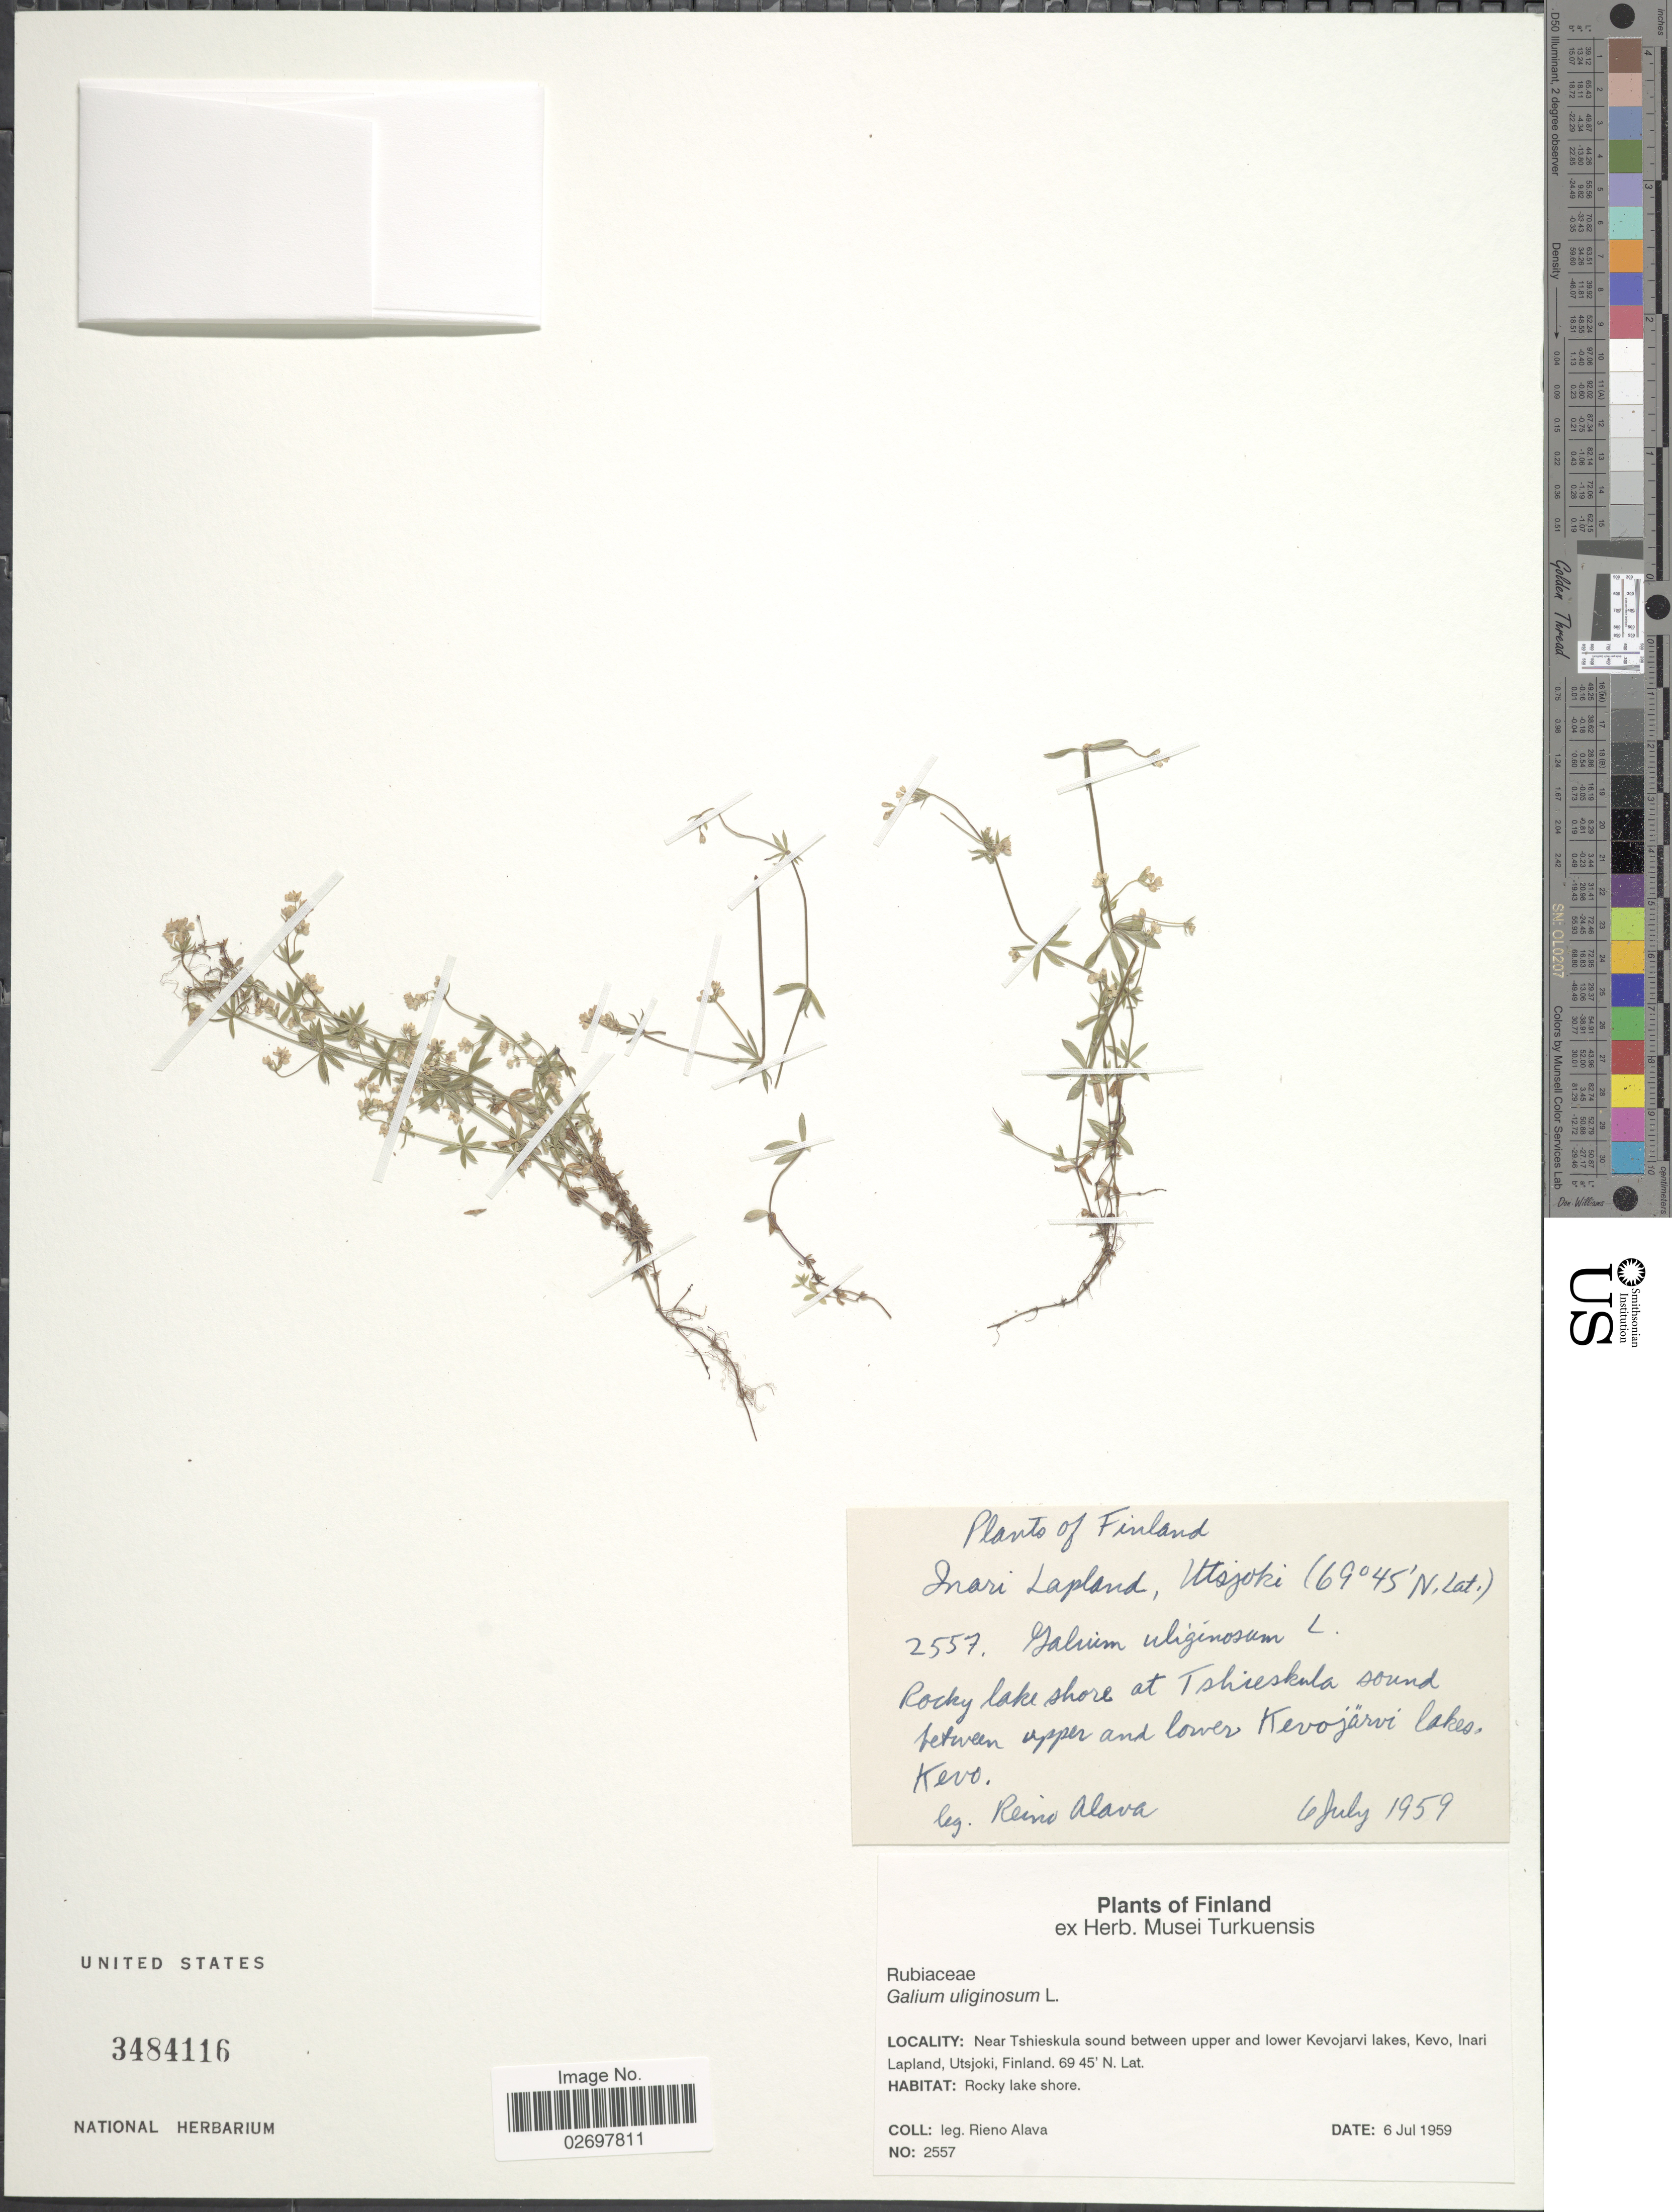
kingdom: Plantae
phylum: Tracheophyta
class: Magnoliopsida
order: Gentianales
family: Rubiaceae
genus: Galium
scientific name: Galium uliginosum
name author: L.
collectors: R. O. Alava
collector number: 2557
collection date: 1959-07-06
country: Finland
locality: Near Tshieskula sound between upper and lower Kevojarvi lakes, Kevo, Inari Lapland, Utsjoki, Finland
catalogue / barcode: US 3484116